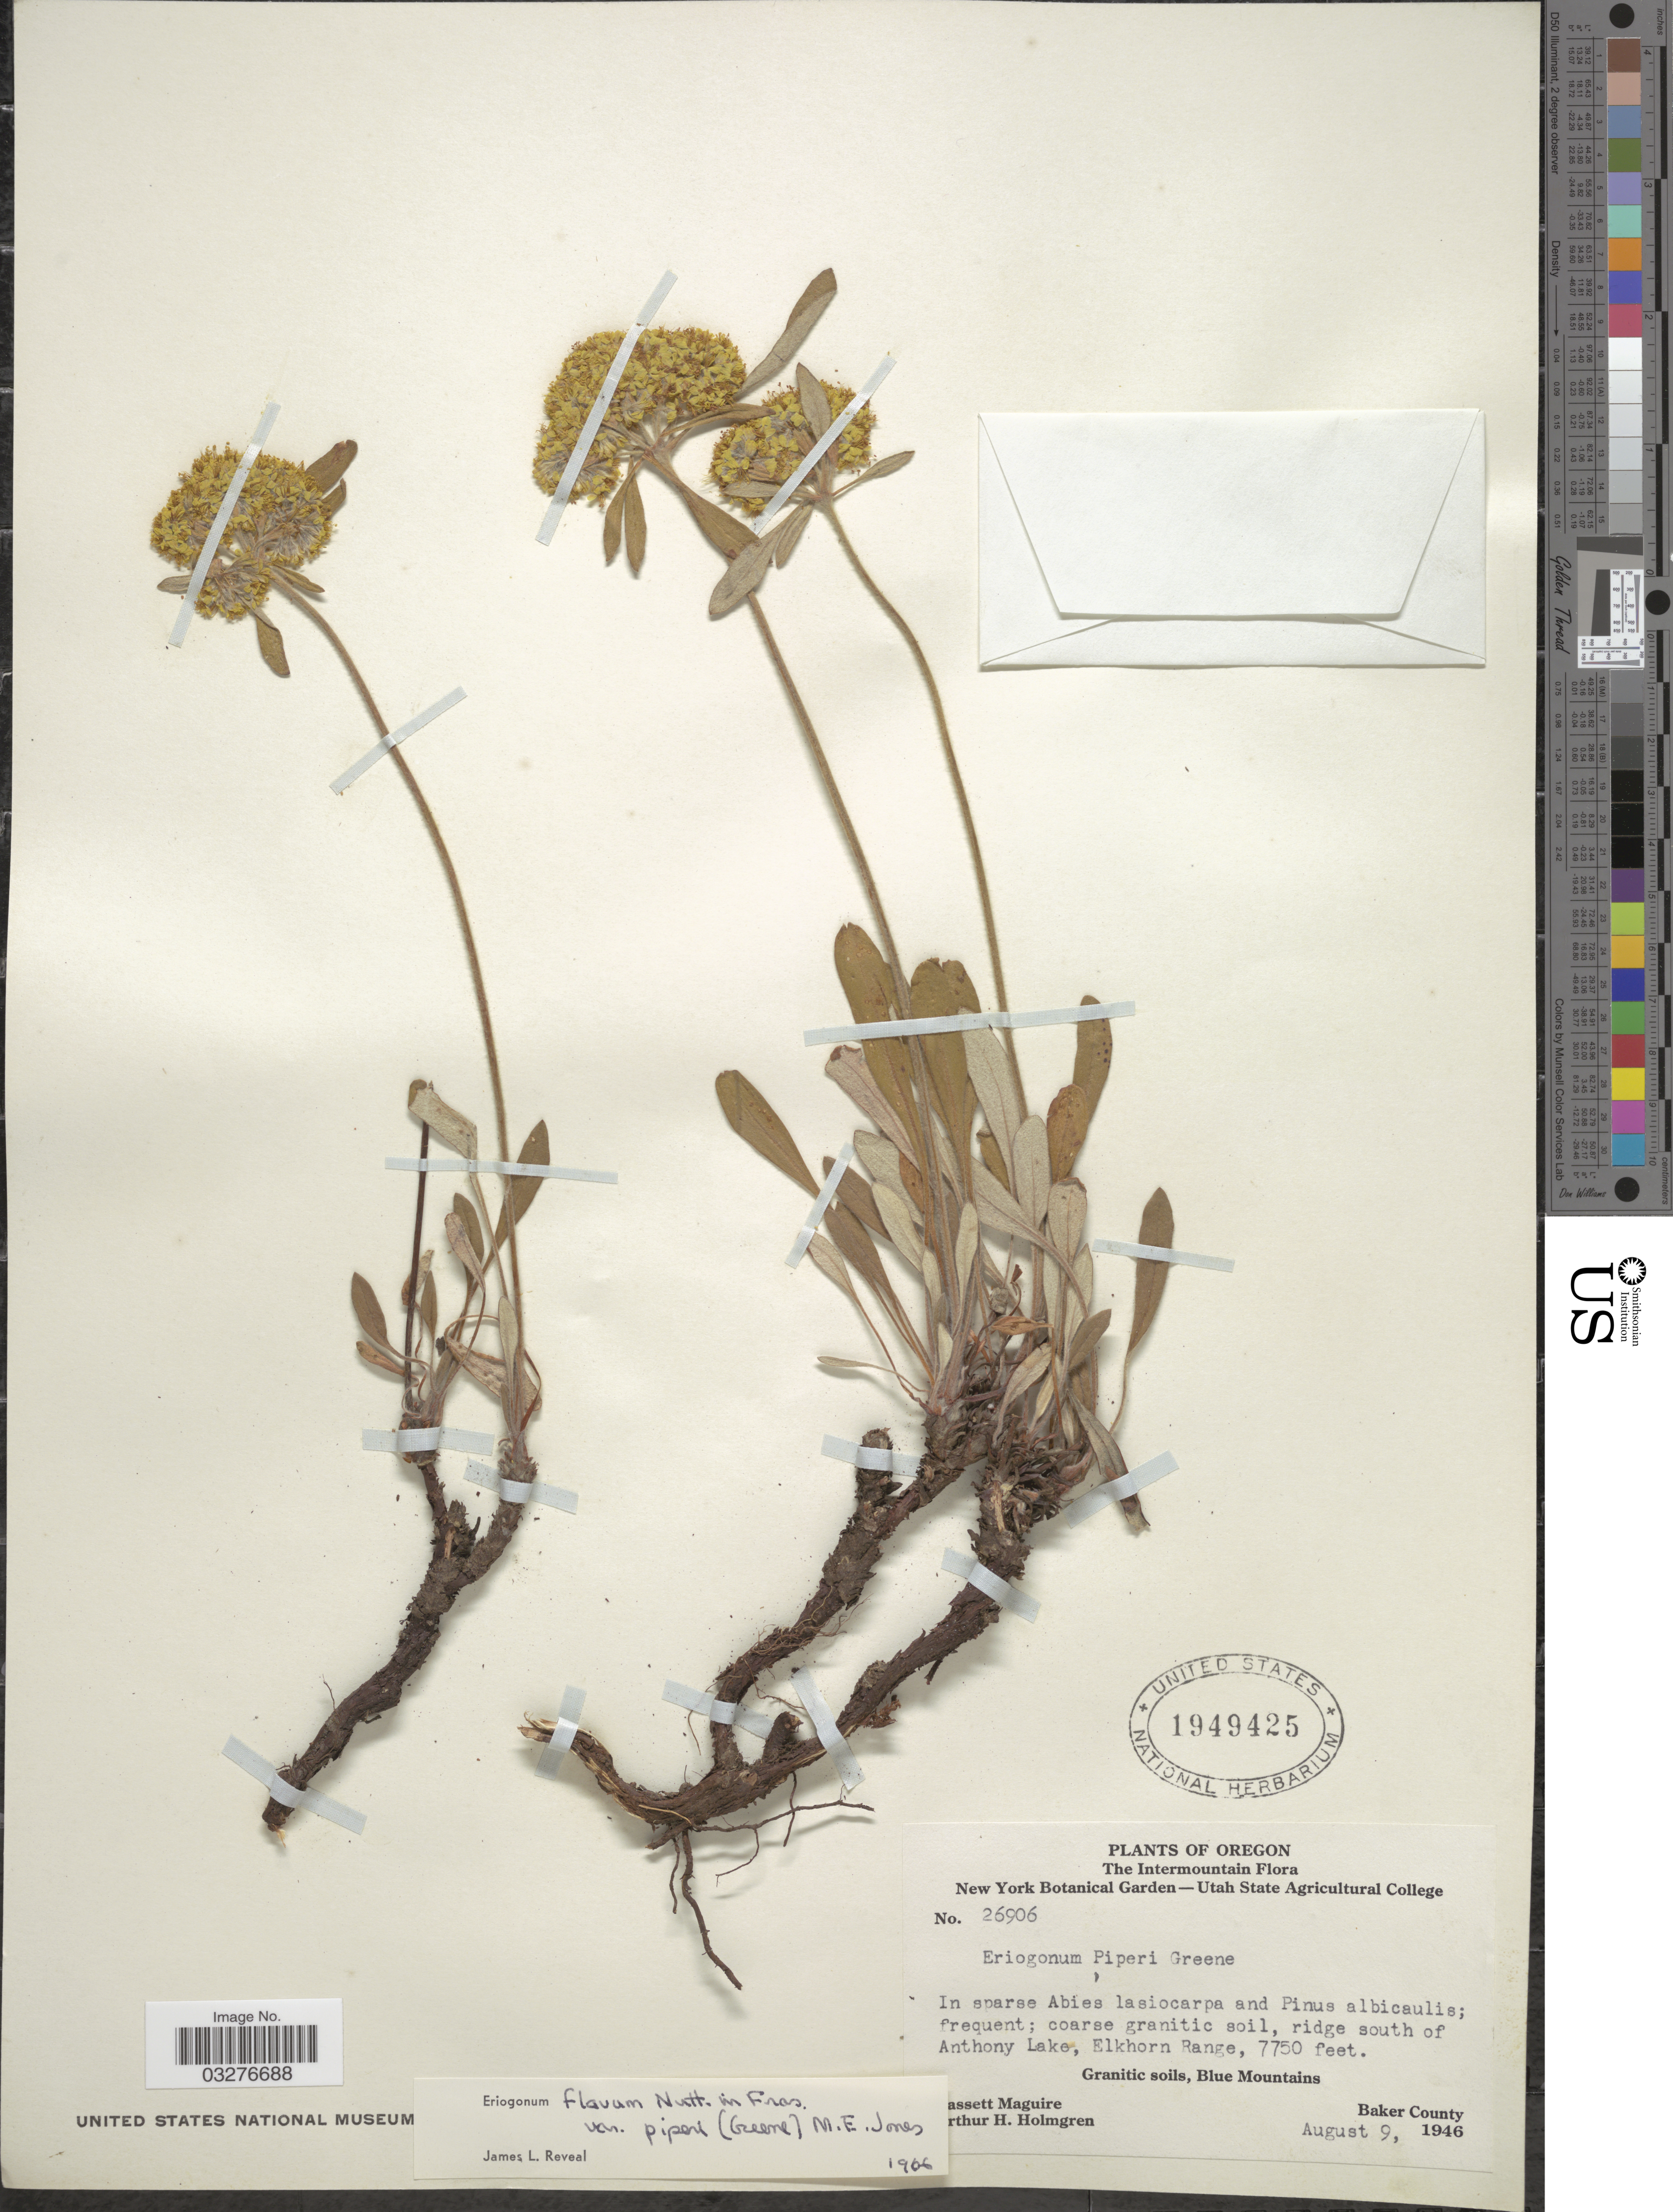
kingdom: Plantae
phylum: Tracheophyta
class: Magnoliopsida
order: Caryophyllales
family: Polygonaceae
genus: Eriogonum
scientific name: Eriogonum flavum var. piperi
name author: M.E. Jones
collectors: B. Maguire & A. H. Holmgren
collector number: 26906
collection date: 1946-08-09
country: United States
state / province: Oregon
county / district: Baker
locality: The Intermountain, ridge south of Anthony Lake, Elkhorn Range, Granitic soils, Blue Mountains, Baker County.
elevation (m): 2362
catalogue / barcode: US 1949425